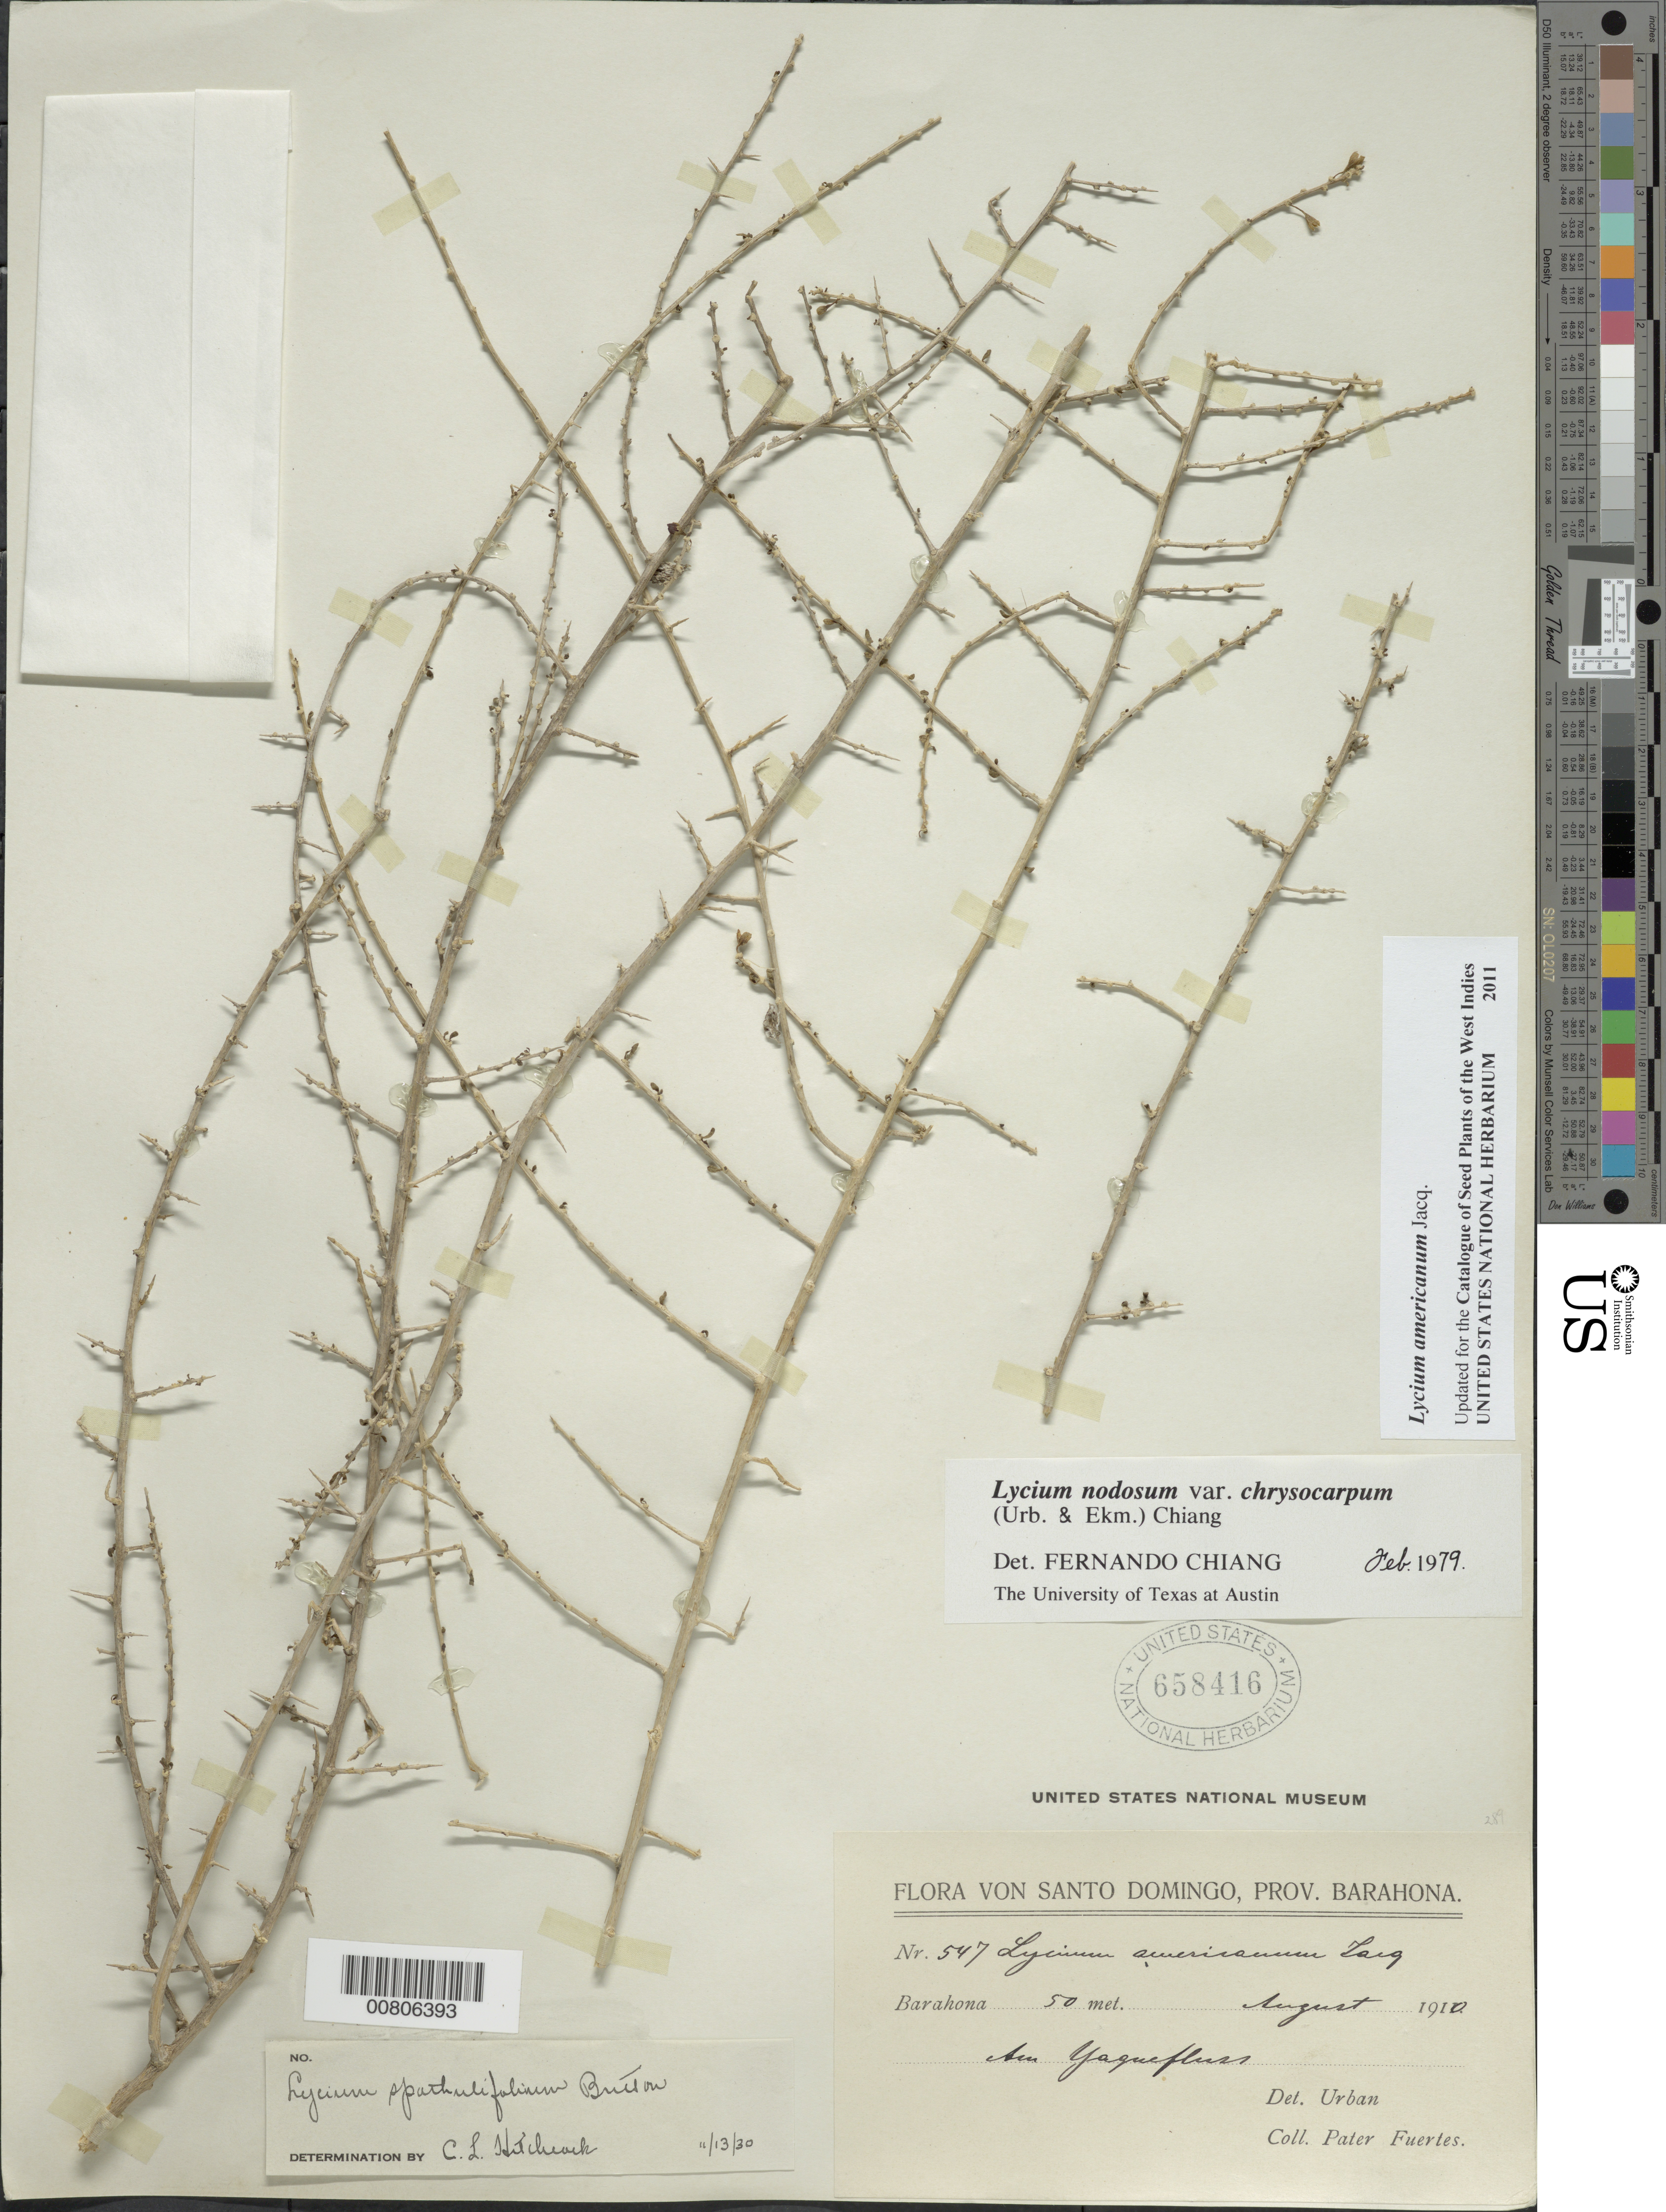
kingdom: Plantae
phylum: Tracheophyta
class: Magnoliopsida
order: Solanales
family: Solanaceae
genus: Lycium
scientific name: Lycium americanum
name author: Jacq.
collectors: M. D. Fuertes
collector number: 547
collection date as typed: Aug 1910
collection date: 1910-08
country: Dominican Republic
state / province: Barahona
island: Hispaniola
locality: Yaquefluss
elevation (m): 50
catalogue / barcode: US 658416